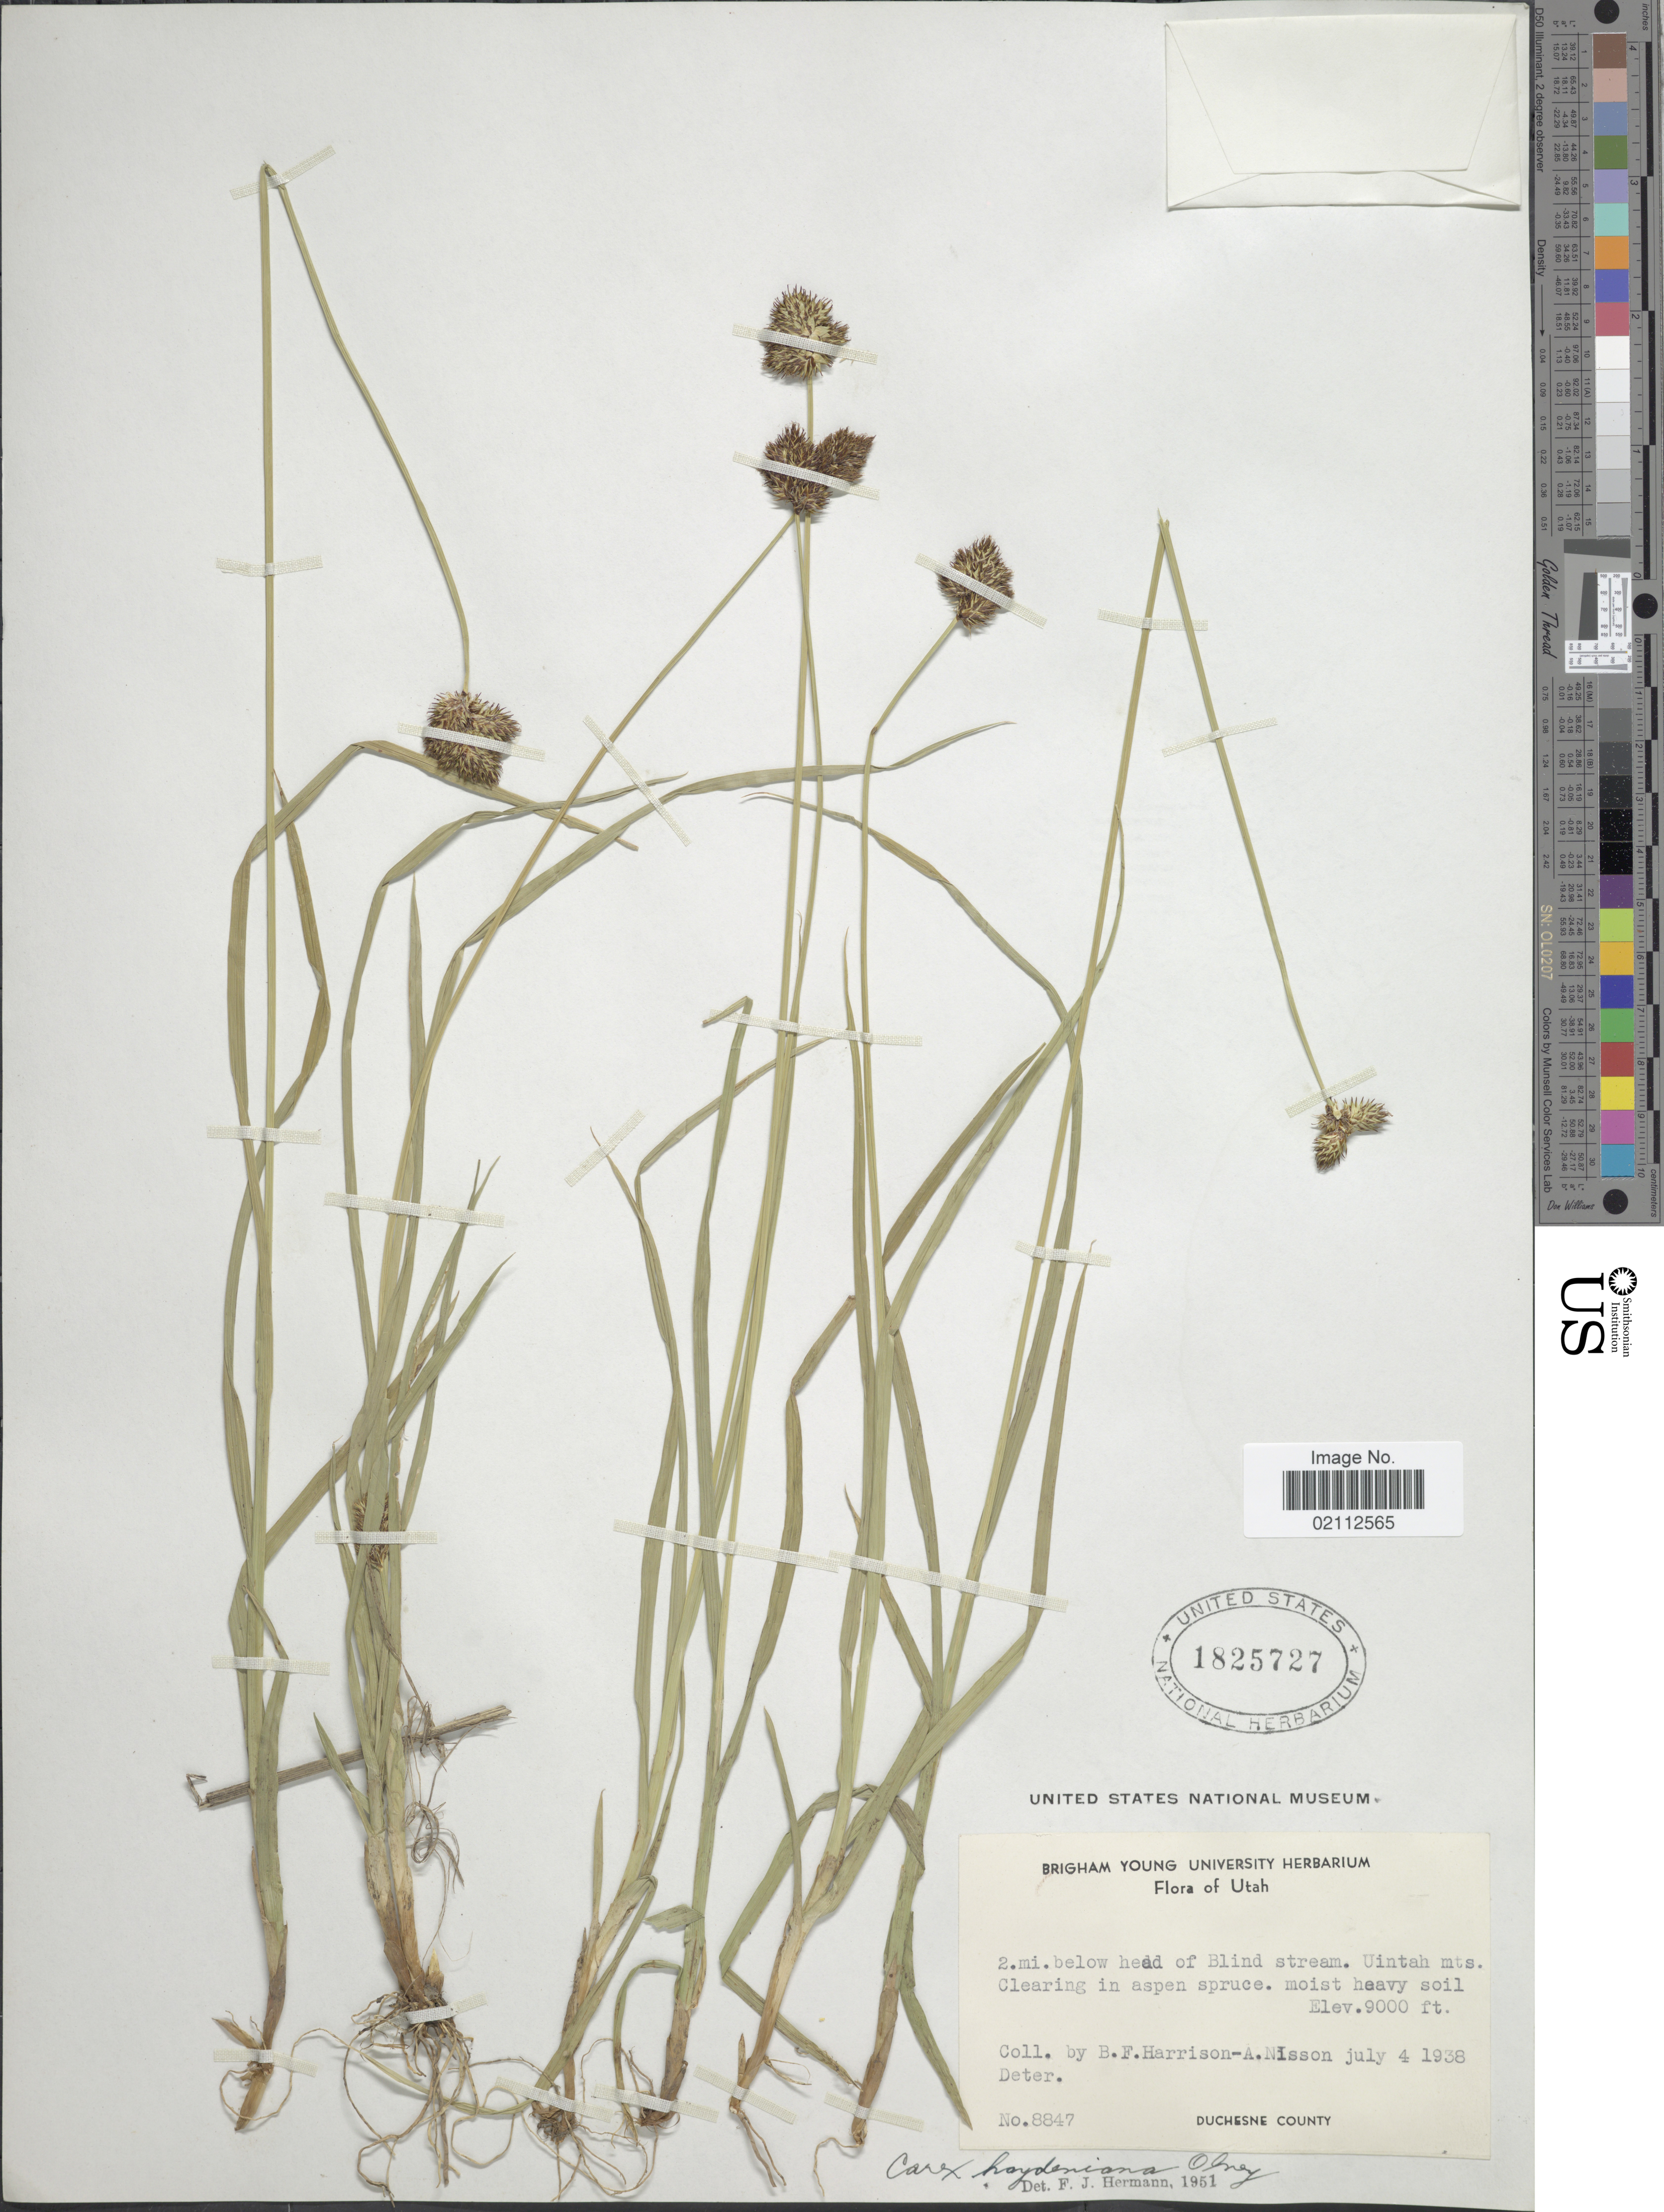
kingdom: Plantae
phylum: Tracheophyta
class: Liliopsida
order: Poales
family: Cyperaceae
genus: Carex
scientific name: Carex haydeniana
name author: Olney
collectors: B. F. Harrison & A. Nisson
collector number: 8847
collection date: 1938-07-04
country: United States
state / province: Utah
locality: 2 mi. below head of Blind stream, Uintah mts. Clearing in aspen spruce, Duchesne County.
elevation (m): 2743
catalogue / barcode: US 1825727